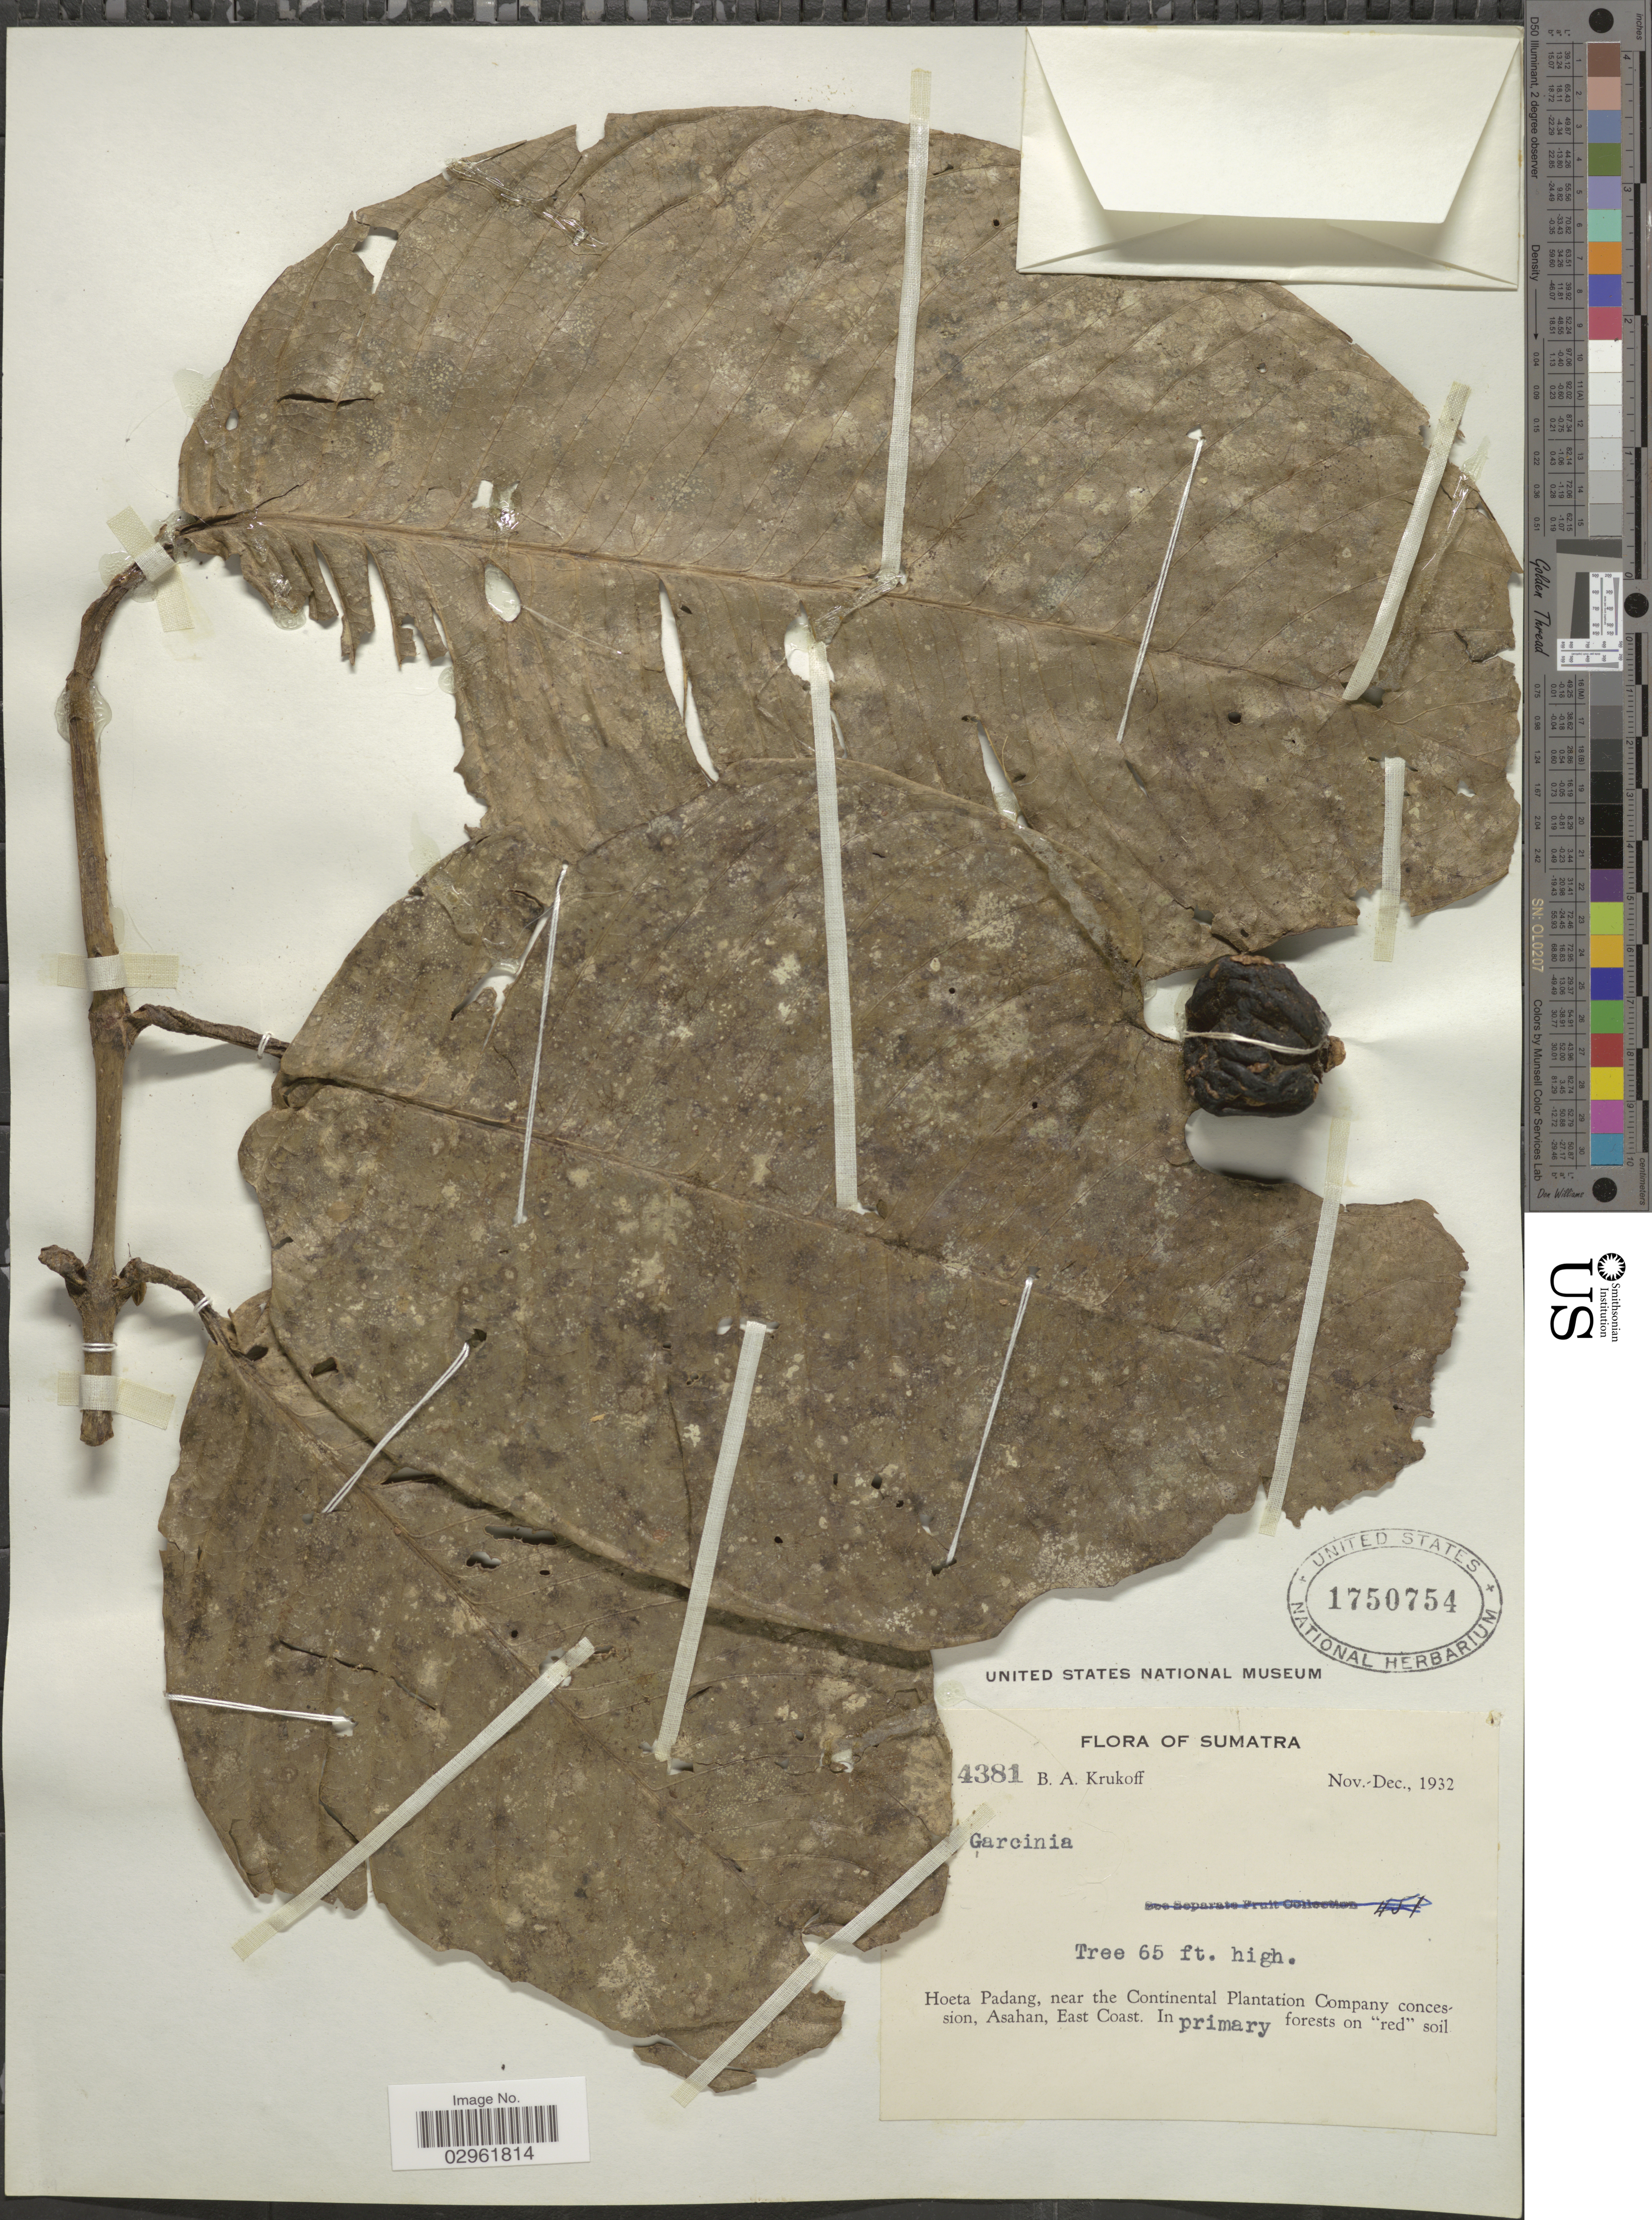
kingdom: Plantae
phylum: Tracheophyta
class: Magnoliopsida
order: Malpighiales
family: Clusiaceae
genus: Garcinia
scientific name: Garcinia sp.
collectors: B. A. Krukoff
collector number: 4381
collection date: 1932-11/1932-12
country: Indonesia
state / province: Sumatra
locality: Hoeta Padang, near the Continental Plantation Company concession, Asahan, East Coast.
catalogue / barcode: US 1750754